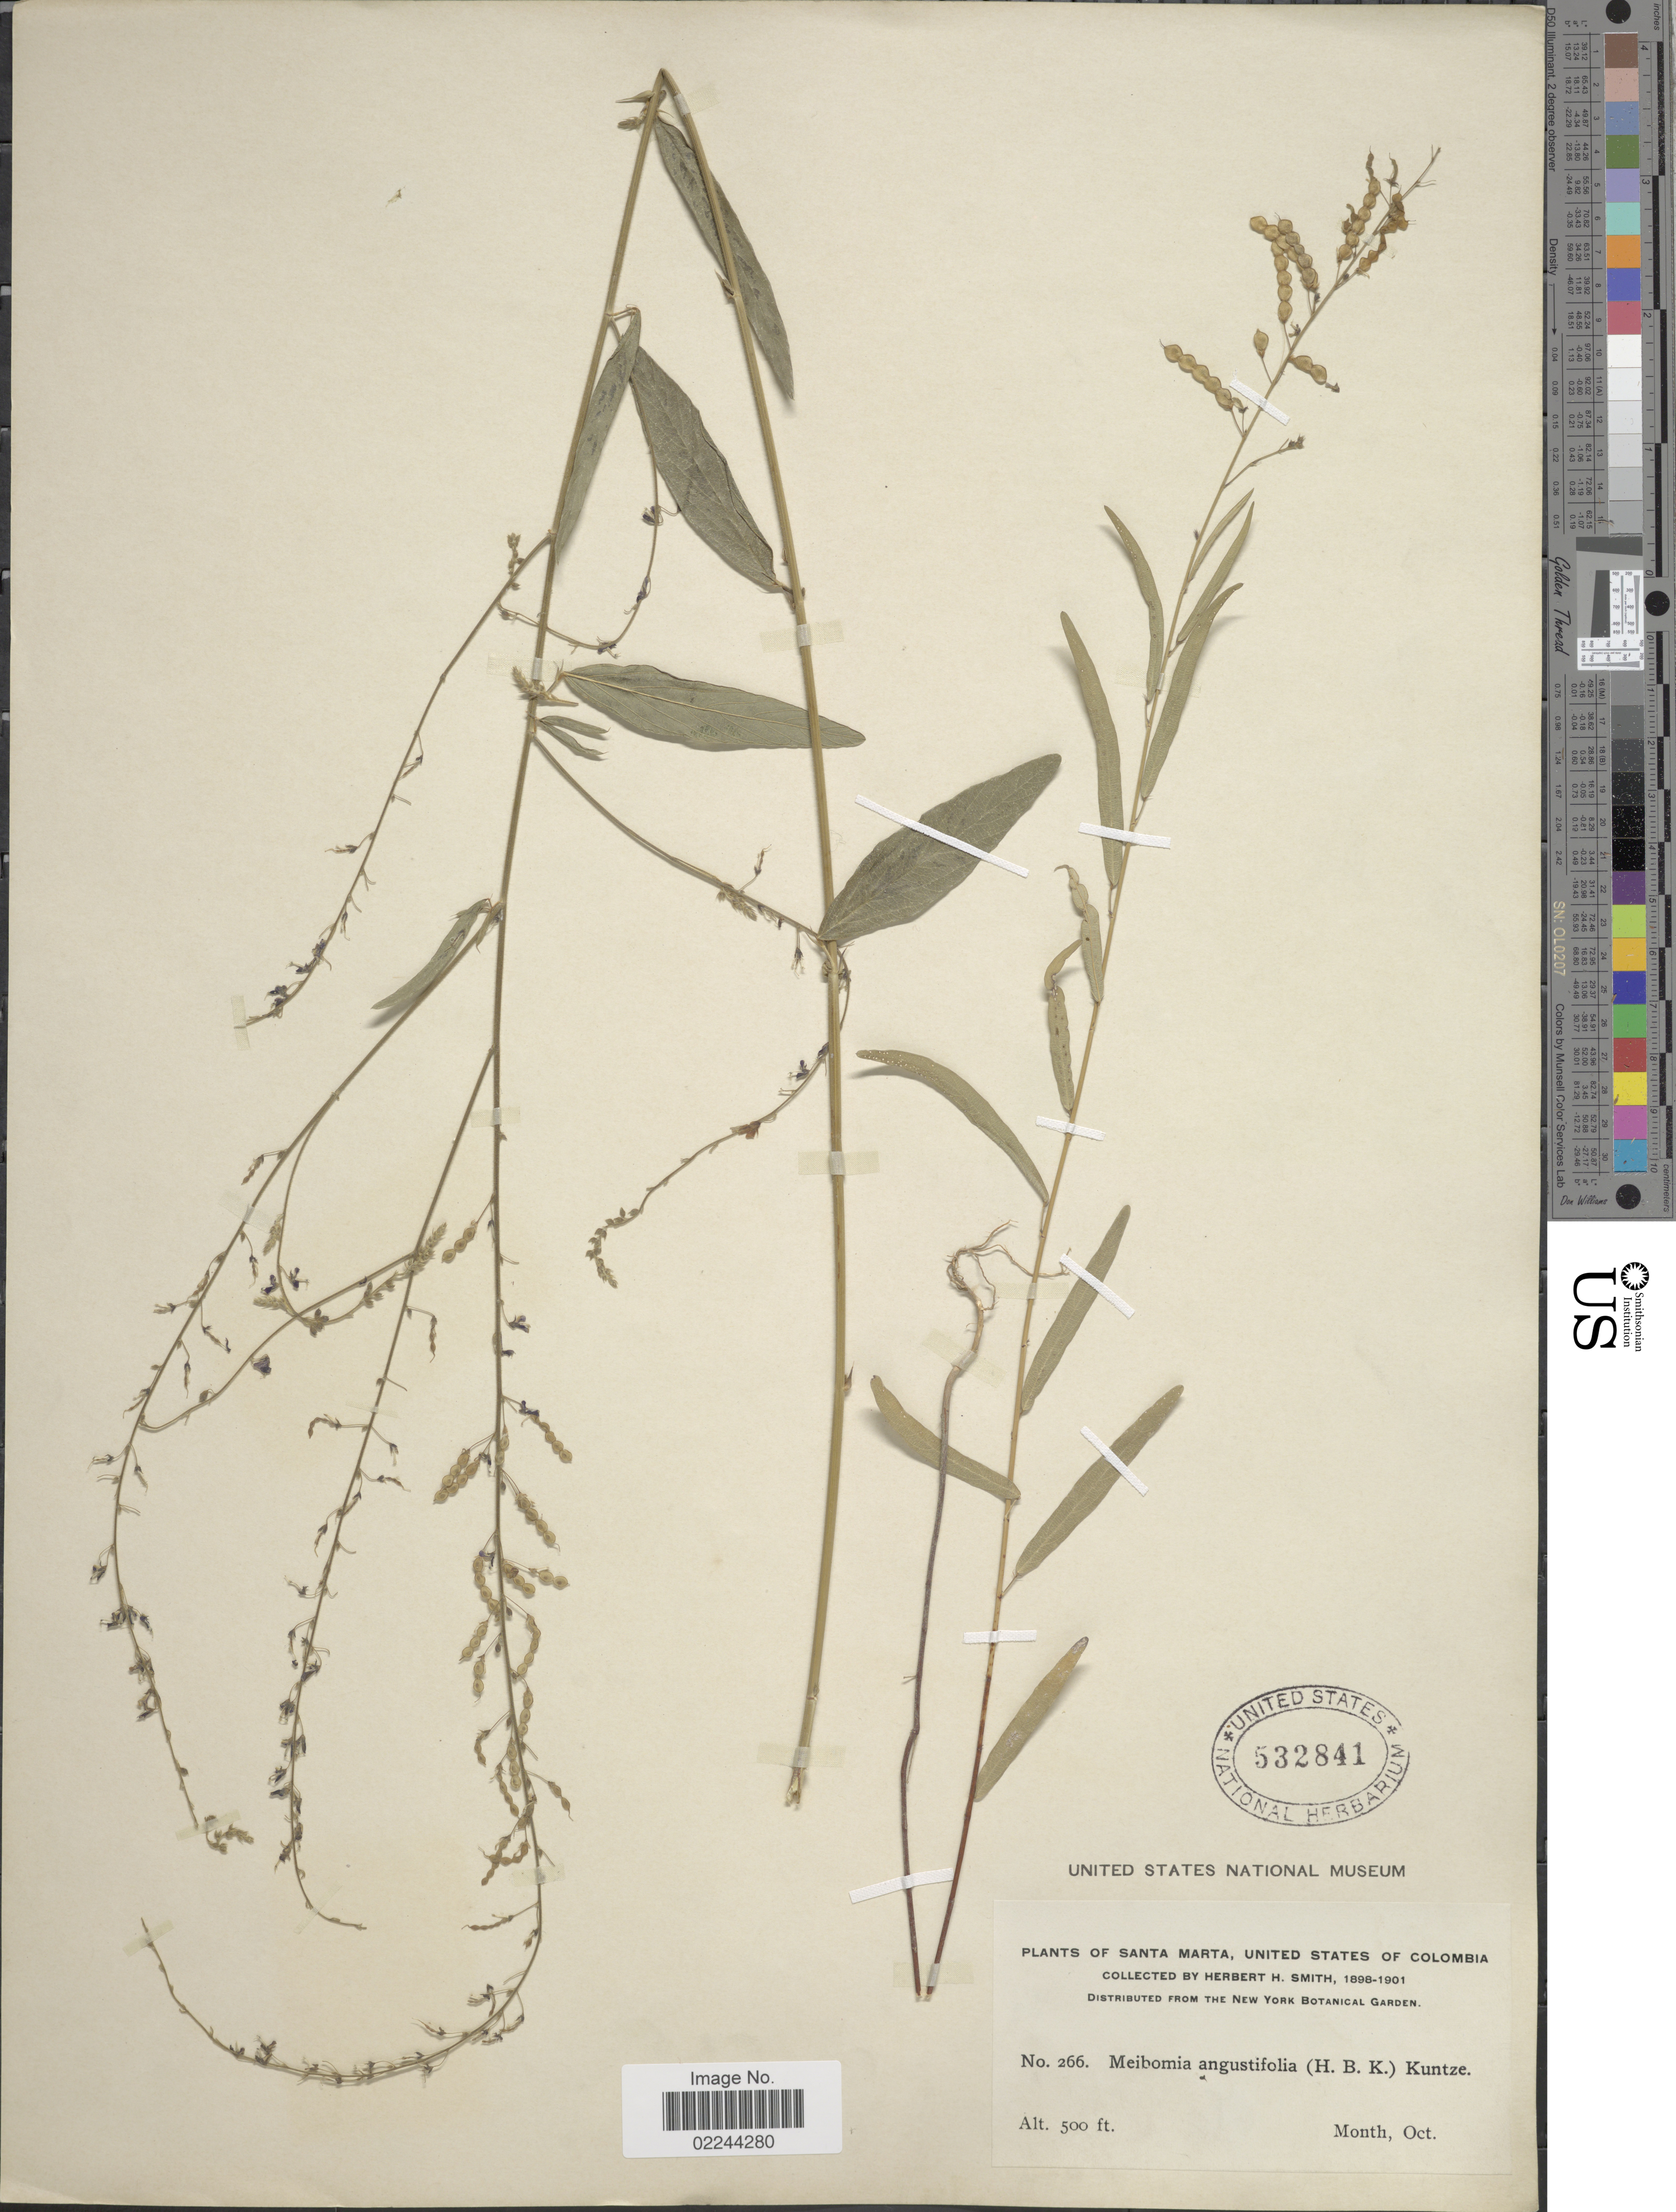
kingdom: Plantae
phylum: Tracheophyta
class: Magnoliopsida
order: Fabales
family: Fabaceae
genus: Desmodium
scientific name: Desmodium angustifolium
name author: (Kunth) DC.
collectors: Herbert H. Smith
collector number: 266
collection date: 1898-10/1901-10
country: Colombia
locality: Santa Marta, United States of Colombia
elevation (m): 152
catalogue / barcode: US 532841